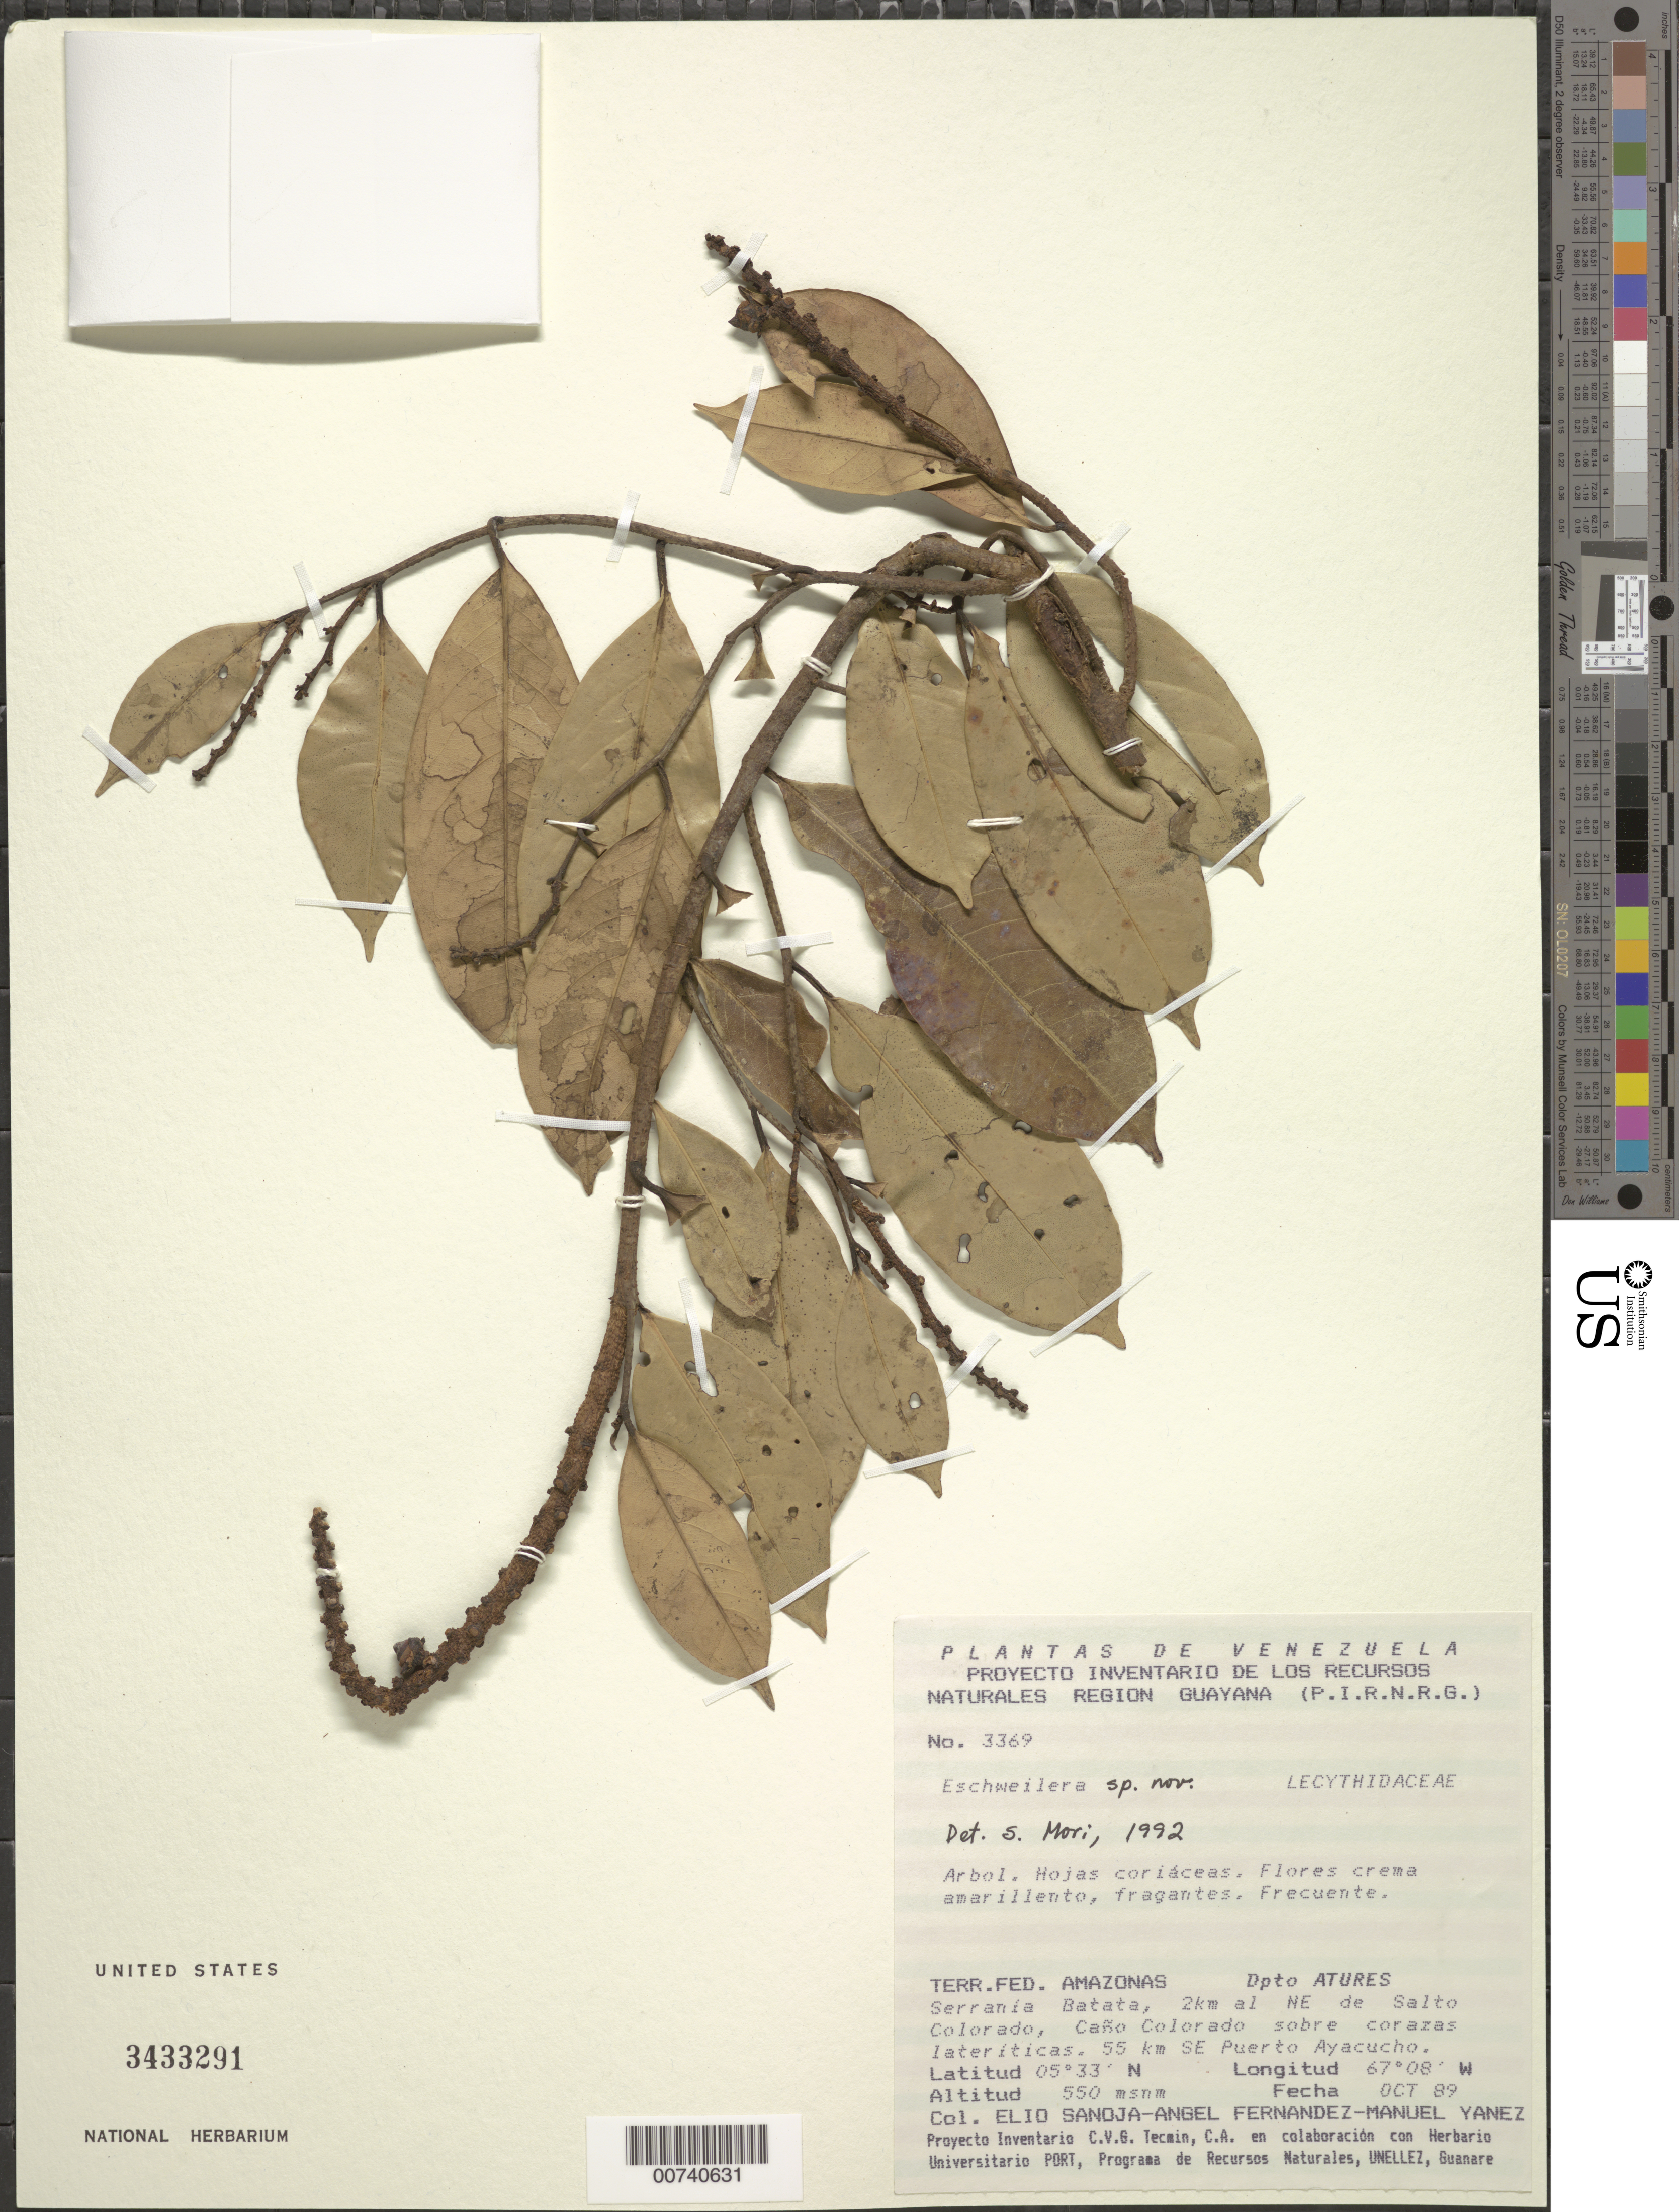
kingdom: Plantae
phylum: Tracheophyta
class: Magnoliopsida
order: Ericales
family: Lecythidaceae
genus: Eschweilera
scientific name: Eschweilera sp. nov.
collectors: E. Sanoja, A. Fernandez & M. Yanez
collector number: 3369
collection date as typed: Oct-89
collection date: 1989-10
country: Venezuela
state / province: Amazonas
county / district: Atures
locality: Serrania Batata, 2 km NE de Salto Colorado, Caño Colorado, 55 km SE Puerto Ayacucho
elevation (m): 550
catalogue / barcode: US 3433291